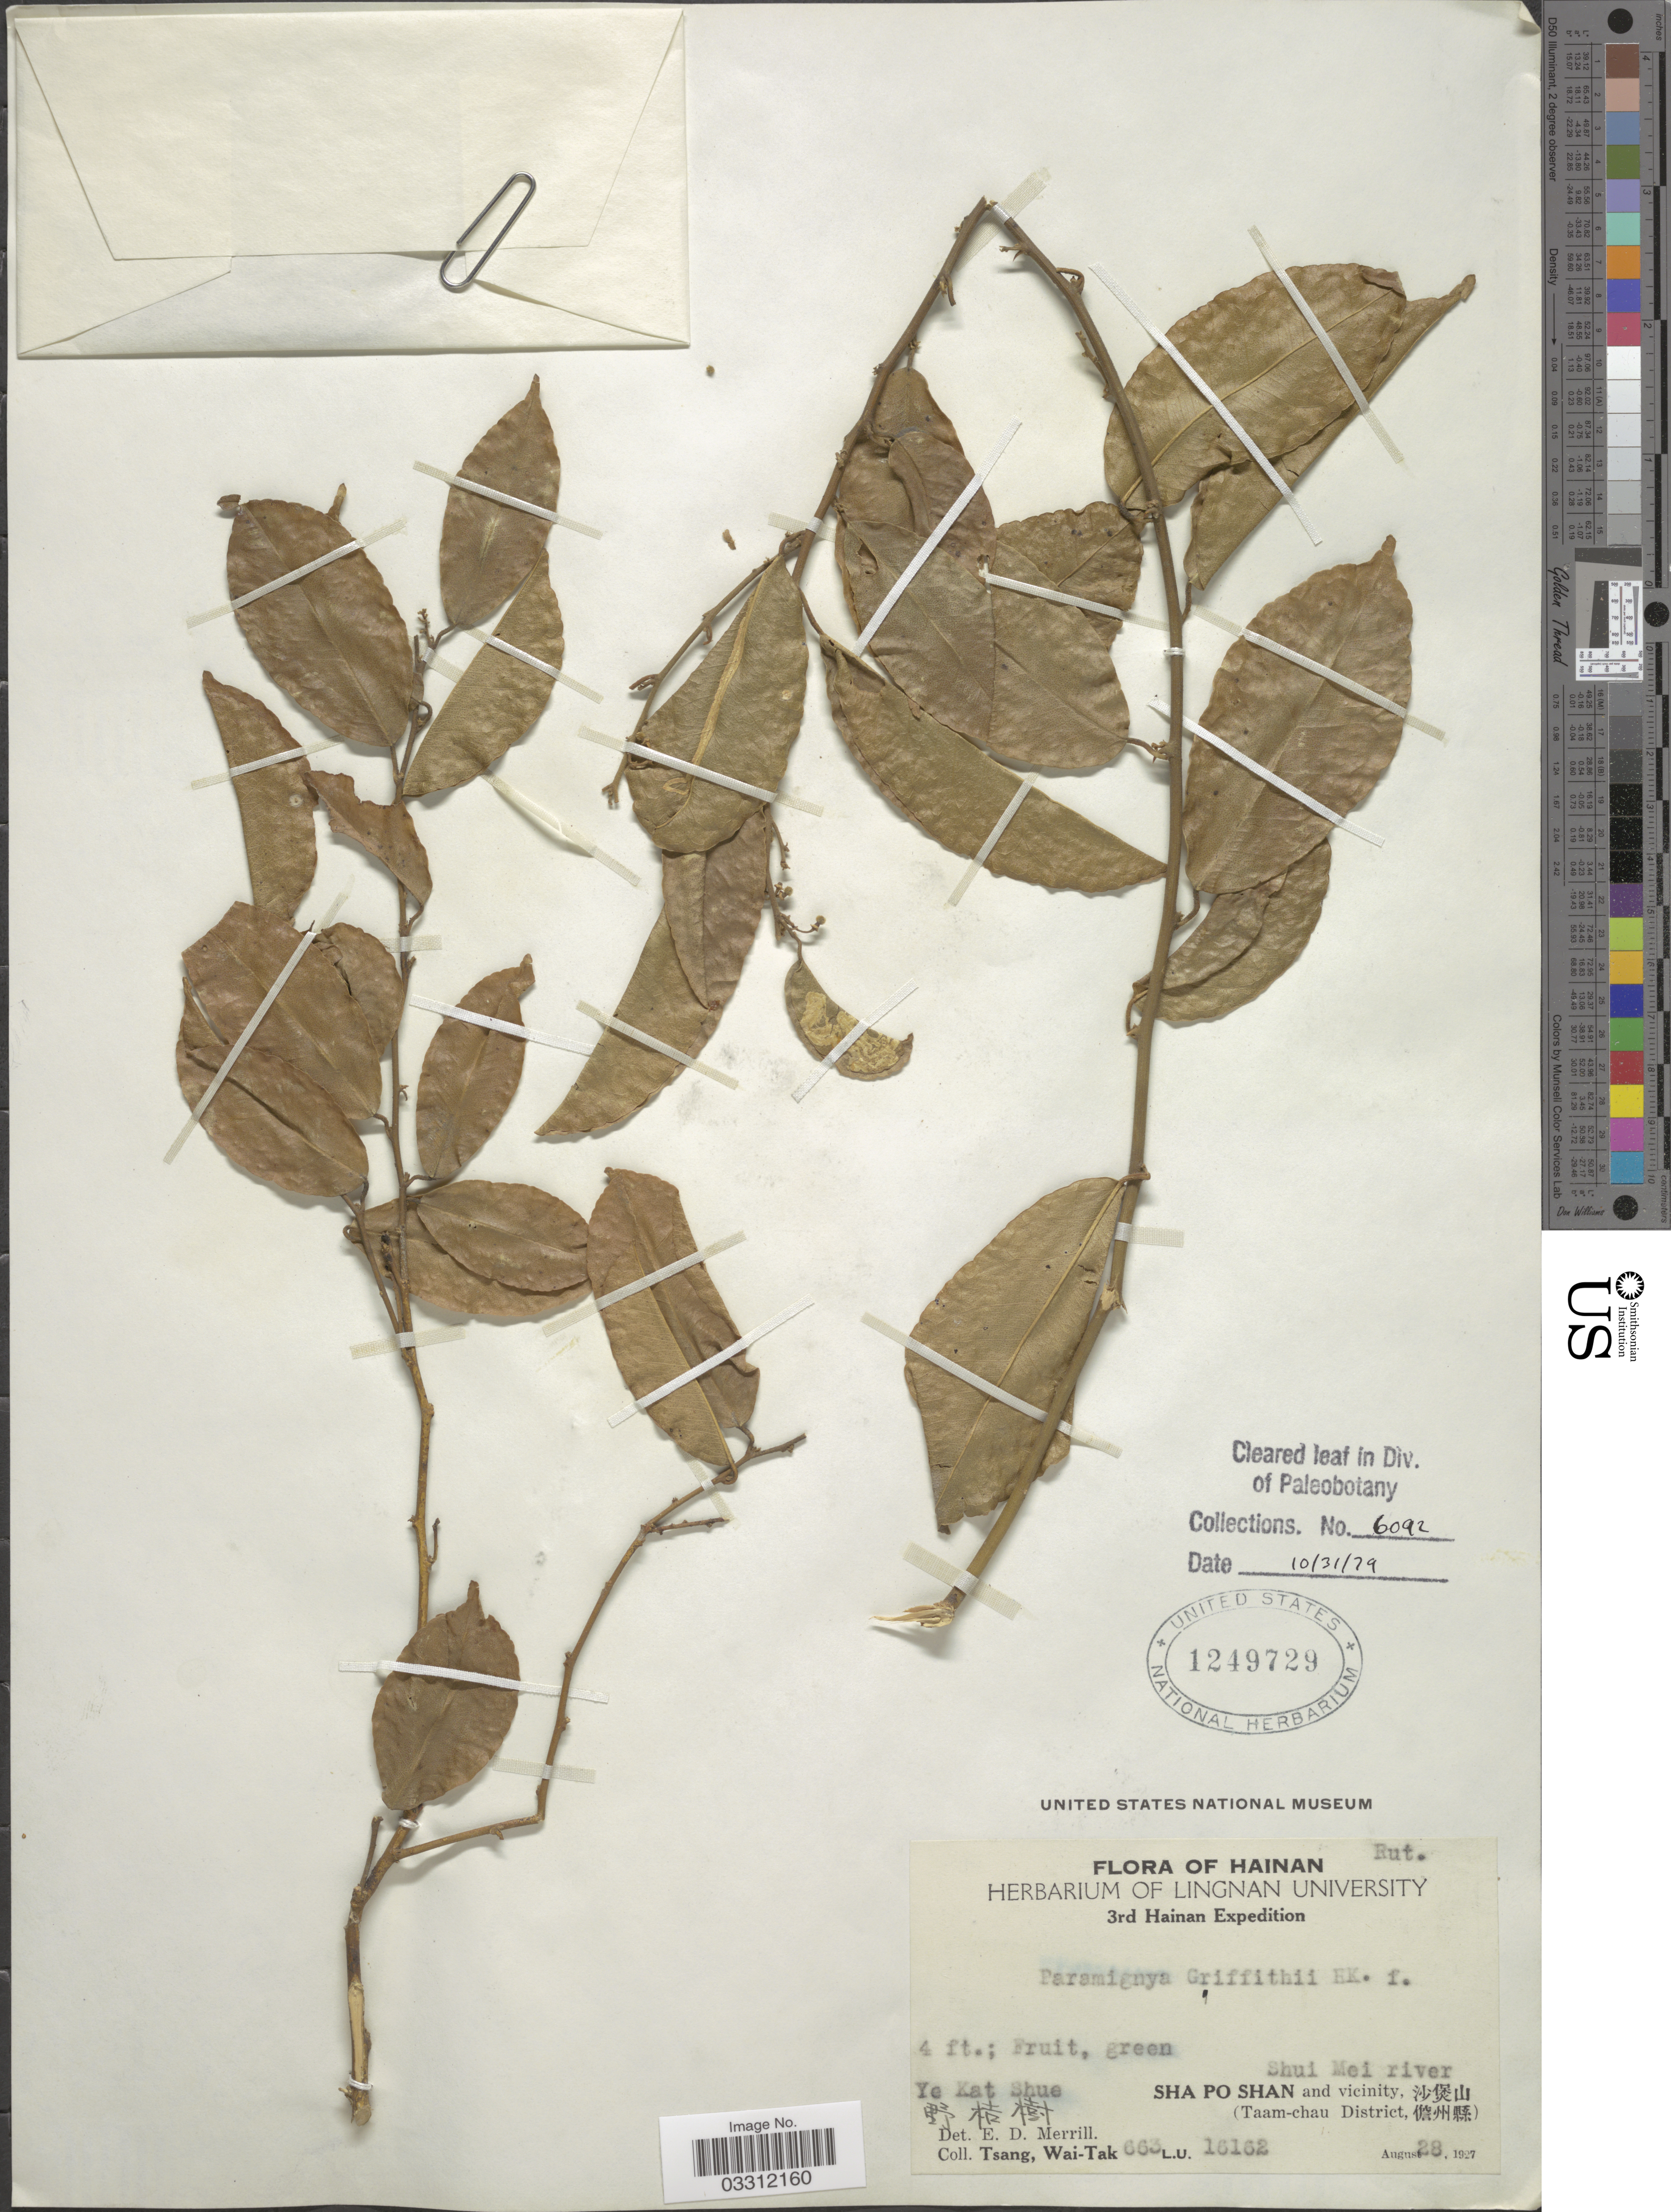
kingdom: Plantae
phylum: Tracheophyta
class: Magnoliopsida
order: Sapindales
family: Rutaceae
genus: Paramignya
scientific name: Paramignya griffithii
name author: Hook. f.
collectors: W. T. Tsang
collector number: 663/L.U.16162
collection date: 1927-08-28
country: China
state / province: Hainan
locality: YKa Shue, Shui Mei river, Sha Po Shan and vicinity, (Taam-chau District.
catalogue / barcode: US 1249729